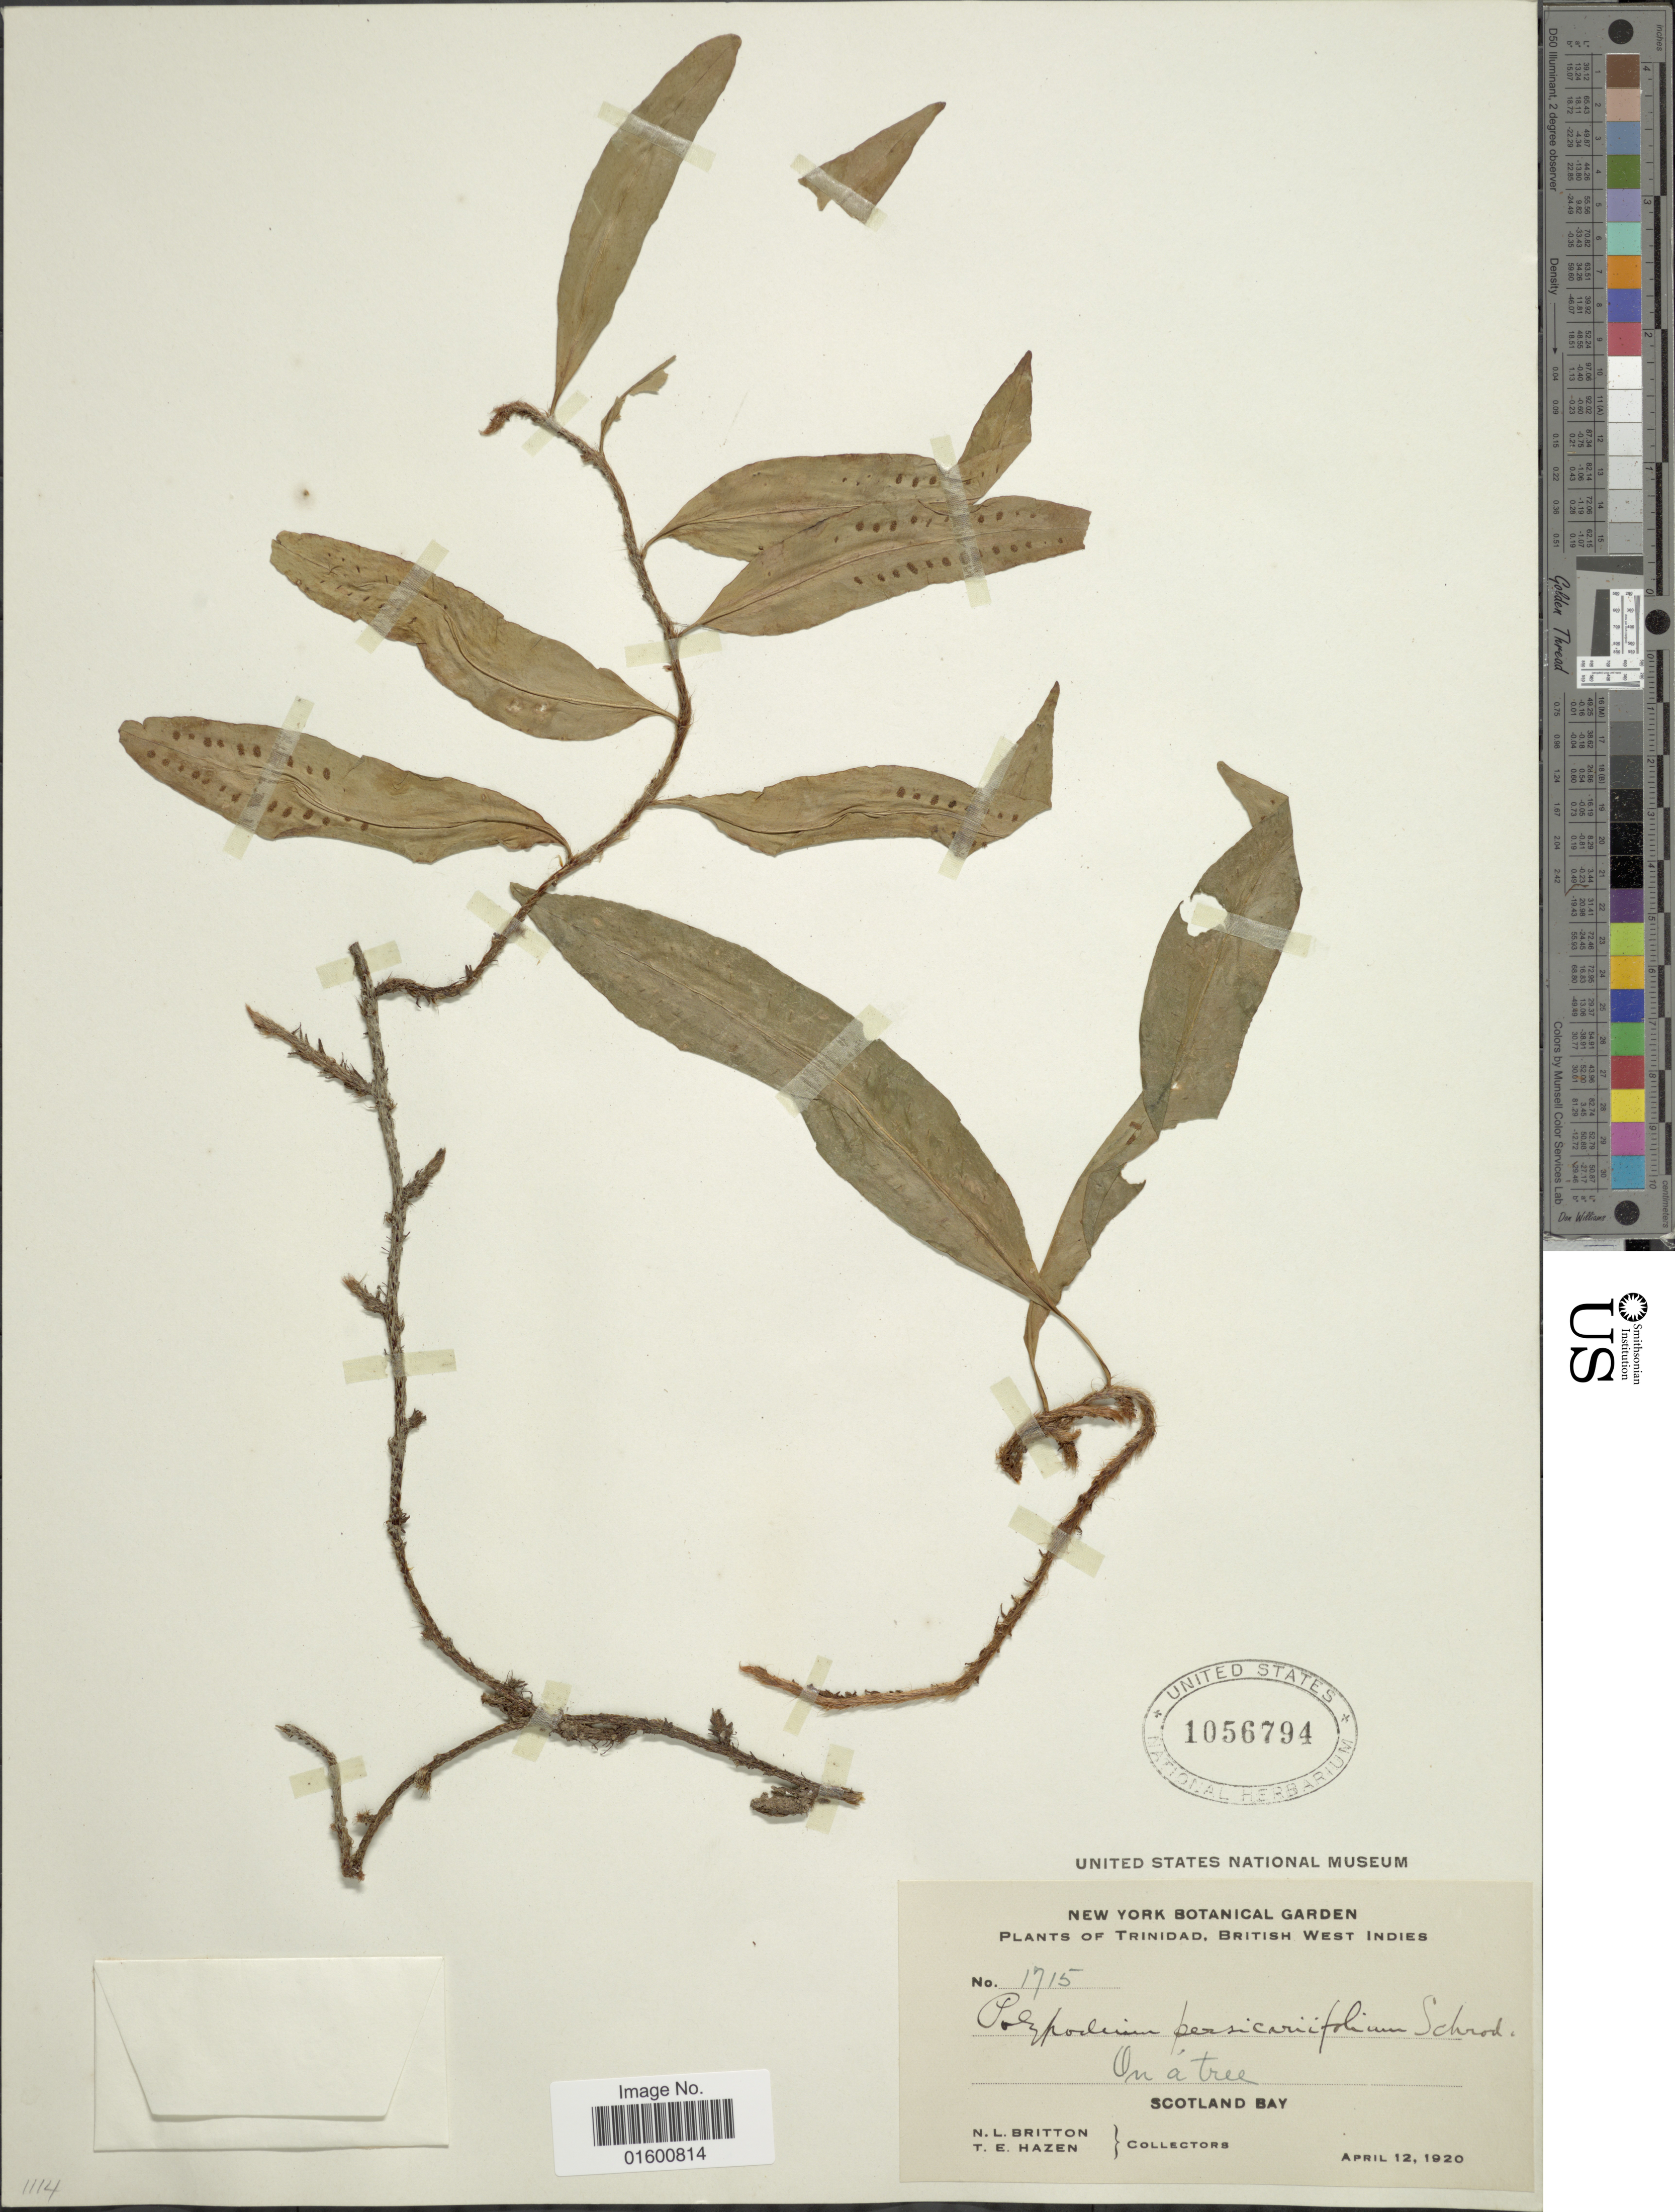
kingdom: Plantae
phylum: Tracheophyta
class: Polypodiopsida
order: Polypodiales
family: Polypodiaceae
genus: Microgramma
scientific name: Microgramma persicariifolia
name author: (Schrad.) C. Presl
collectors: N. Britton & T. E. Hazen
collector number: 1715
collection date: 1920-04-12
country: Trinidad and Tobago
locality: Trinidad, British West Indies, Scotland Bay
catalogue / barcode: US 1056794